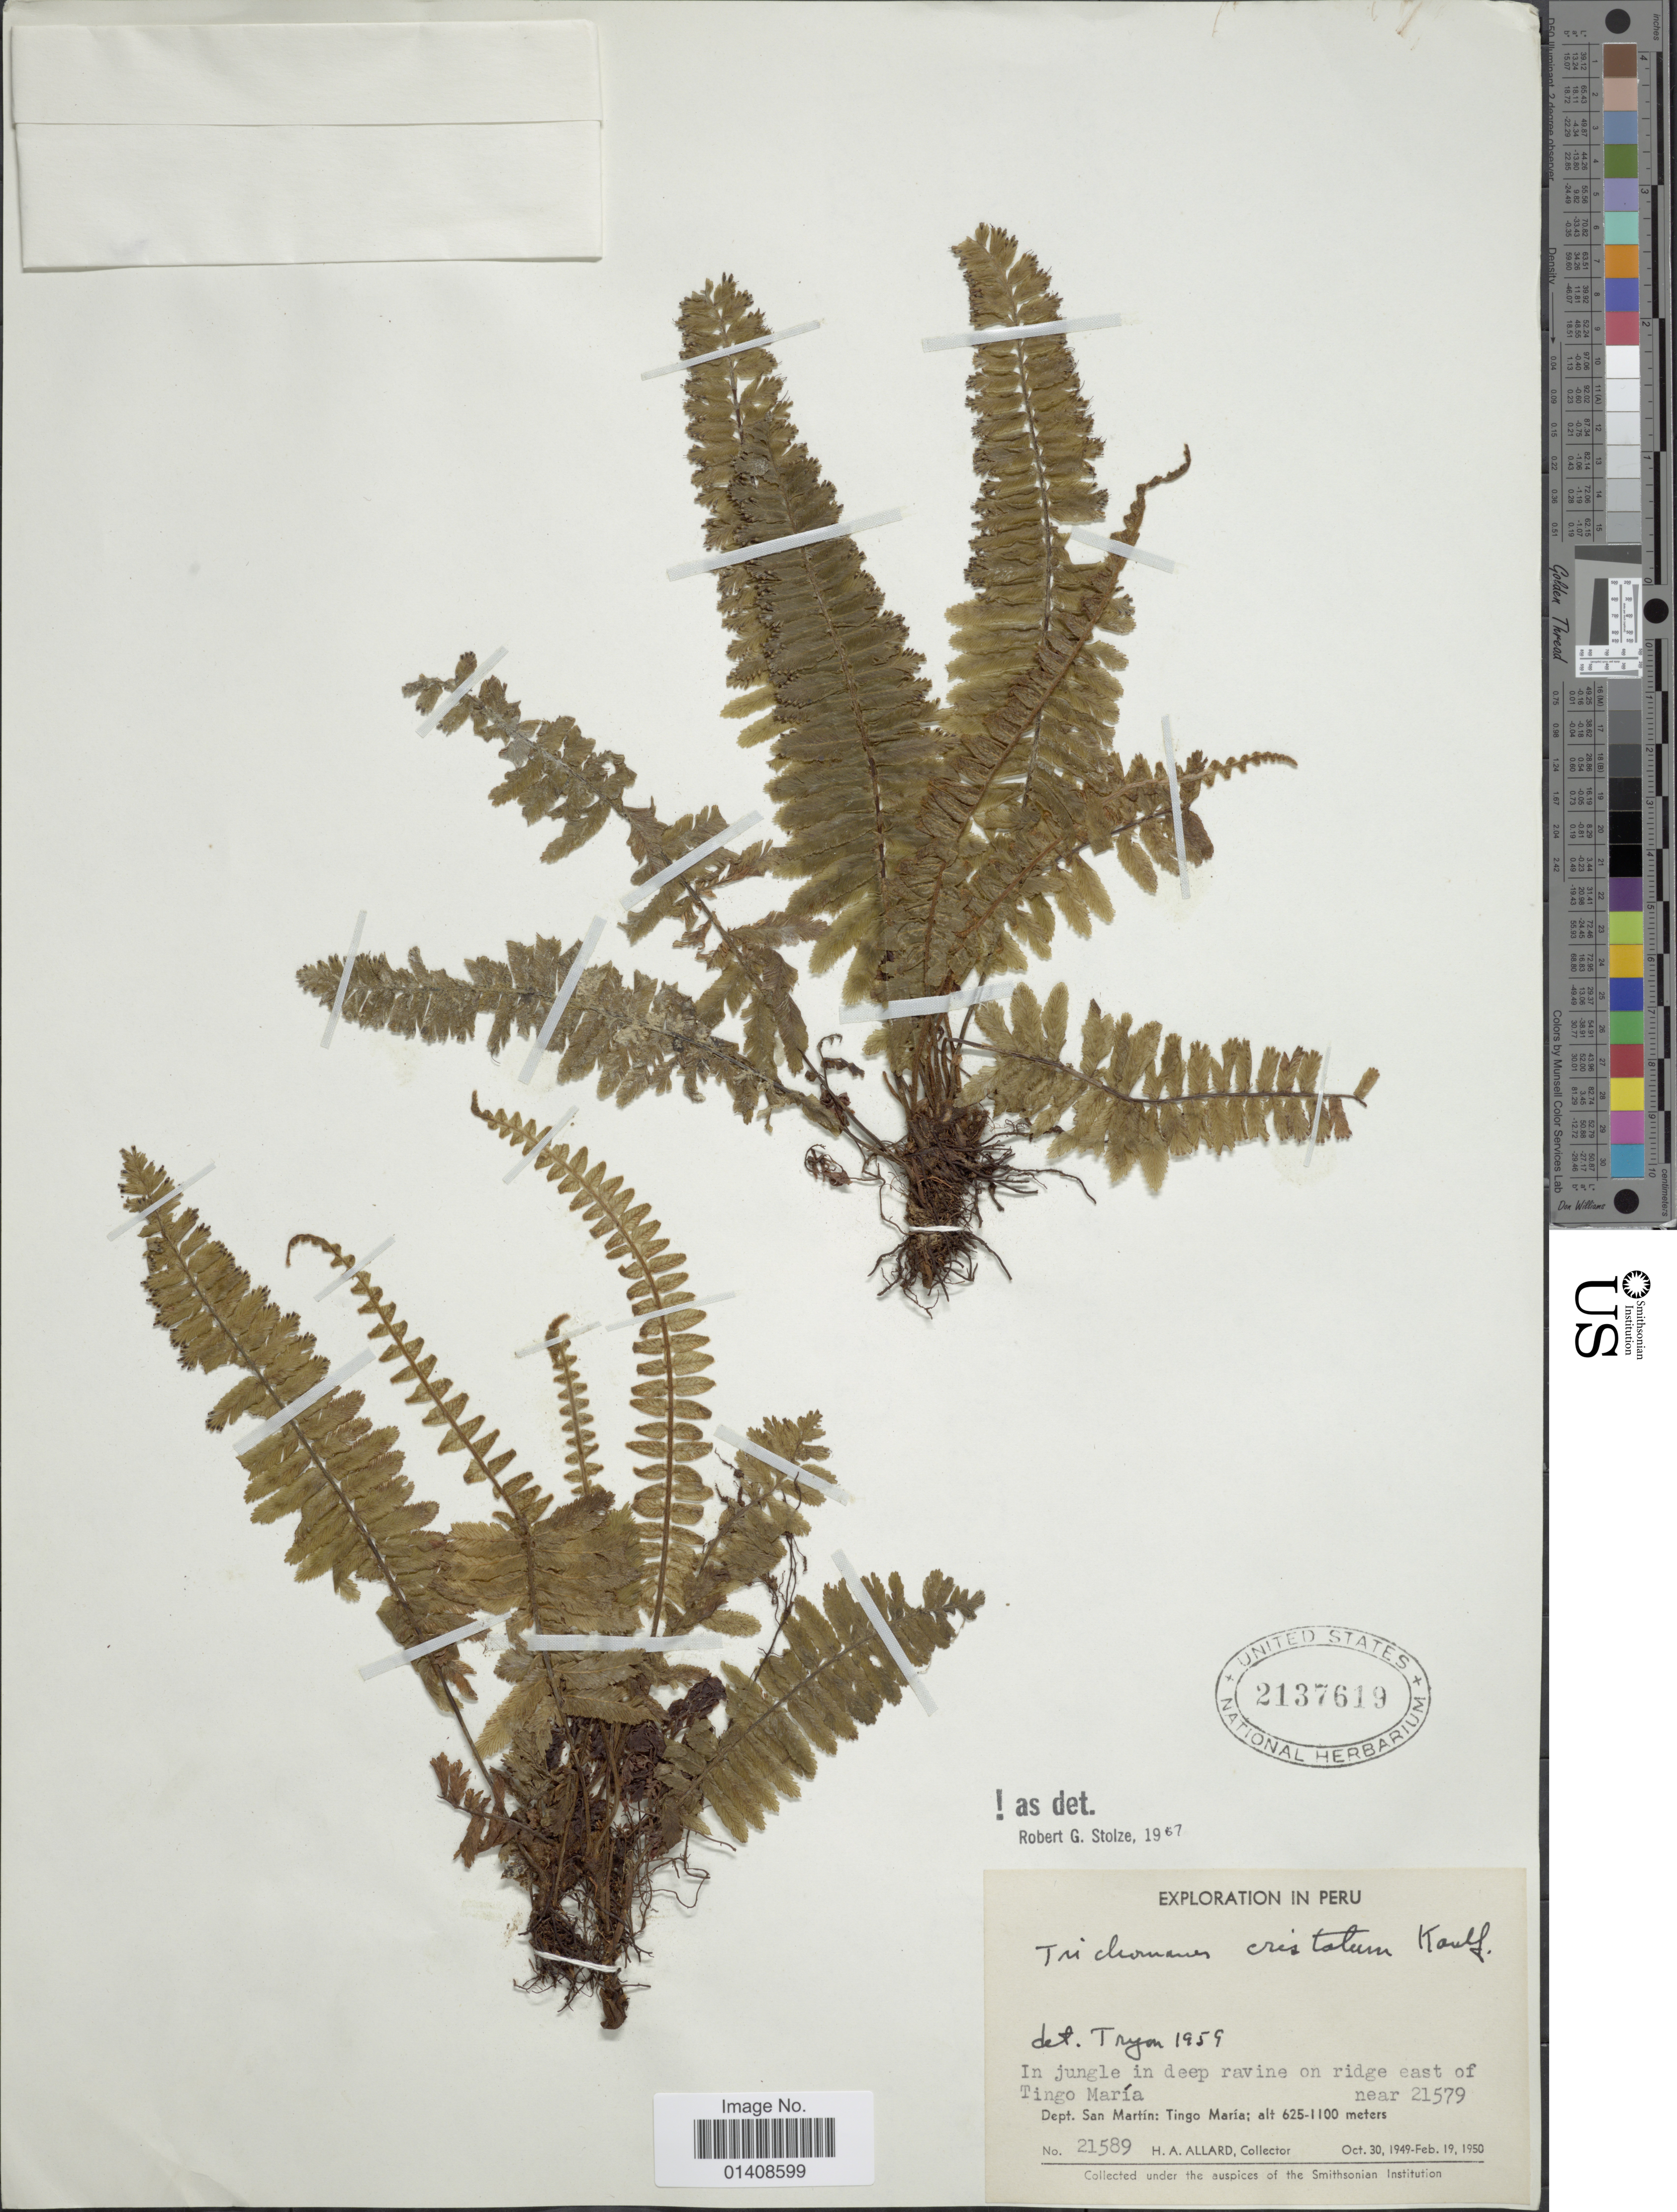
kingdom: Plantae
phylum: Tracheophyta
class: Polypodiopsida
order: Hymenophyllales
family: Hymenophyllaceae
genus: Trichomanes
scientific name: Trichomanes cristatum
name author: Kaulf.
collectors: H. A. Allard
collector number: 21589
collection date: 1949-10-30/1950-02-19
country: Peru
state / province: San Martín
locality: On ridge east of Tingo Maria, Tingo Maria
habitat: in jungle in deep ravine on ridge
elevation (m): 625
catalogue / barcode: US 2137619